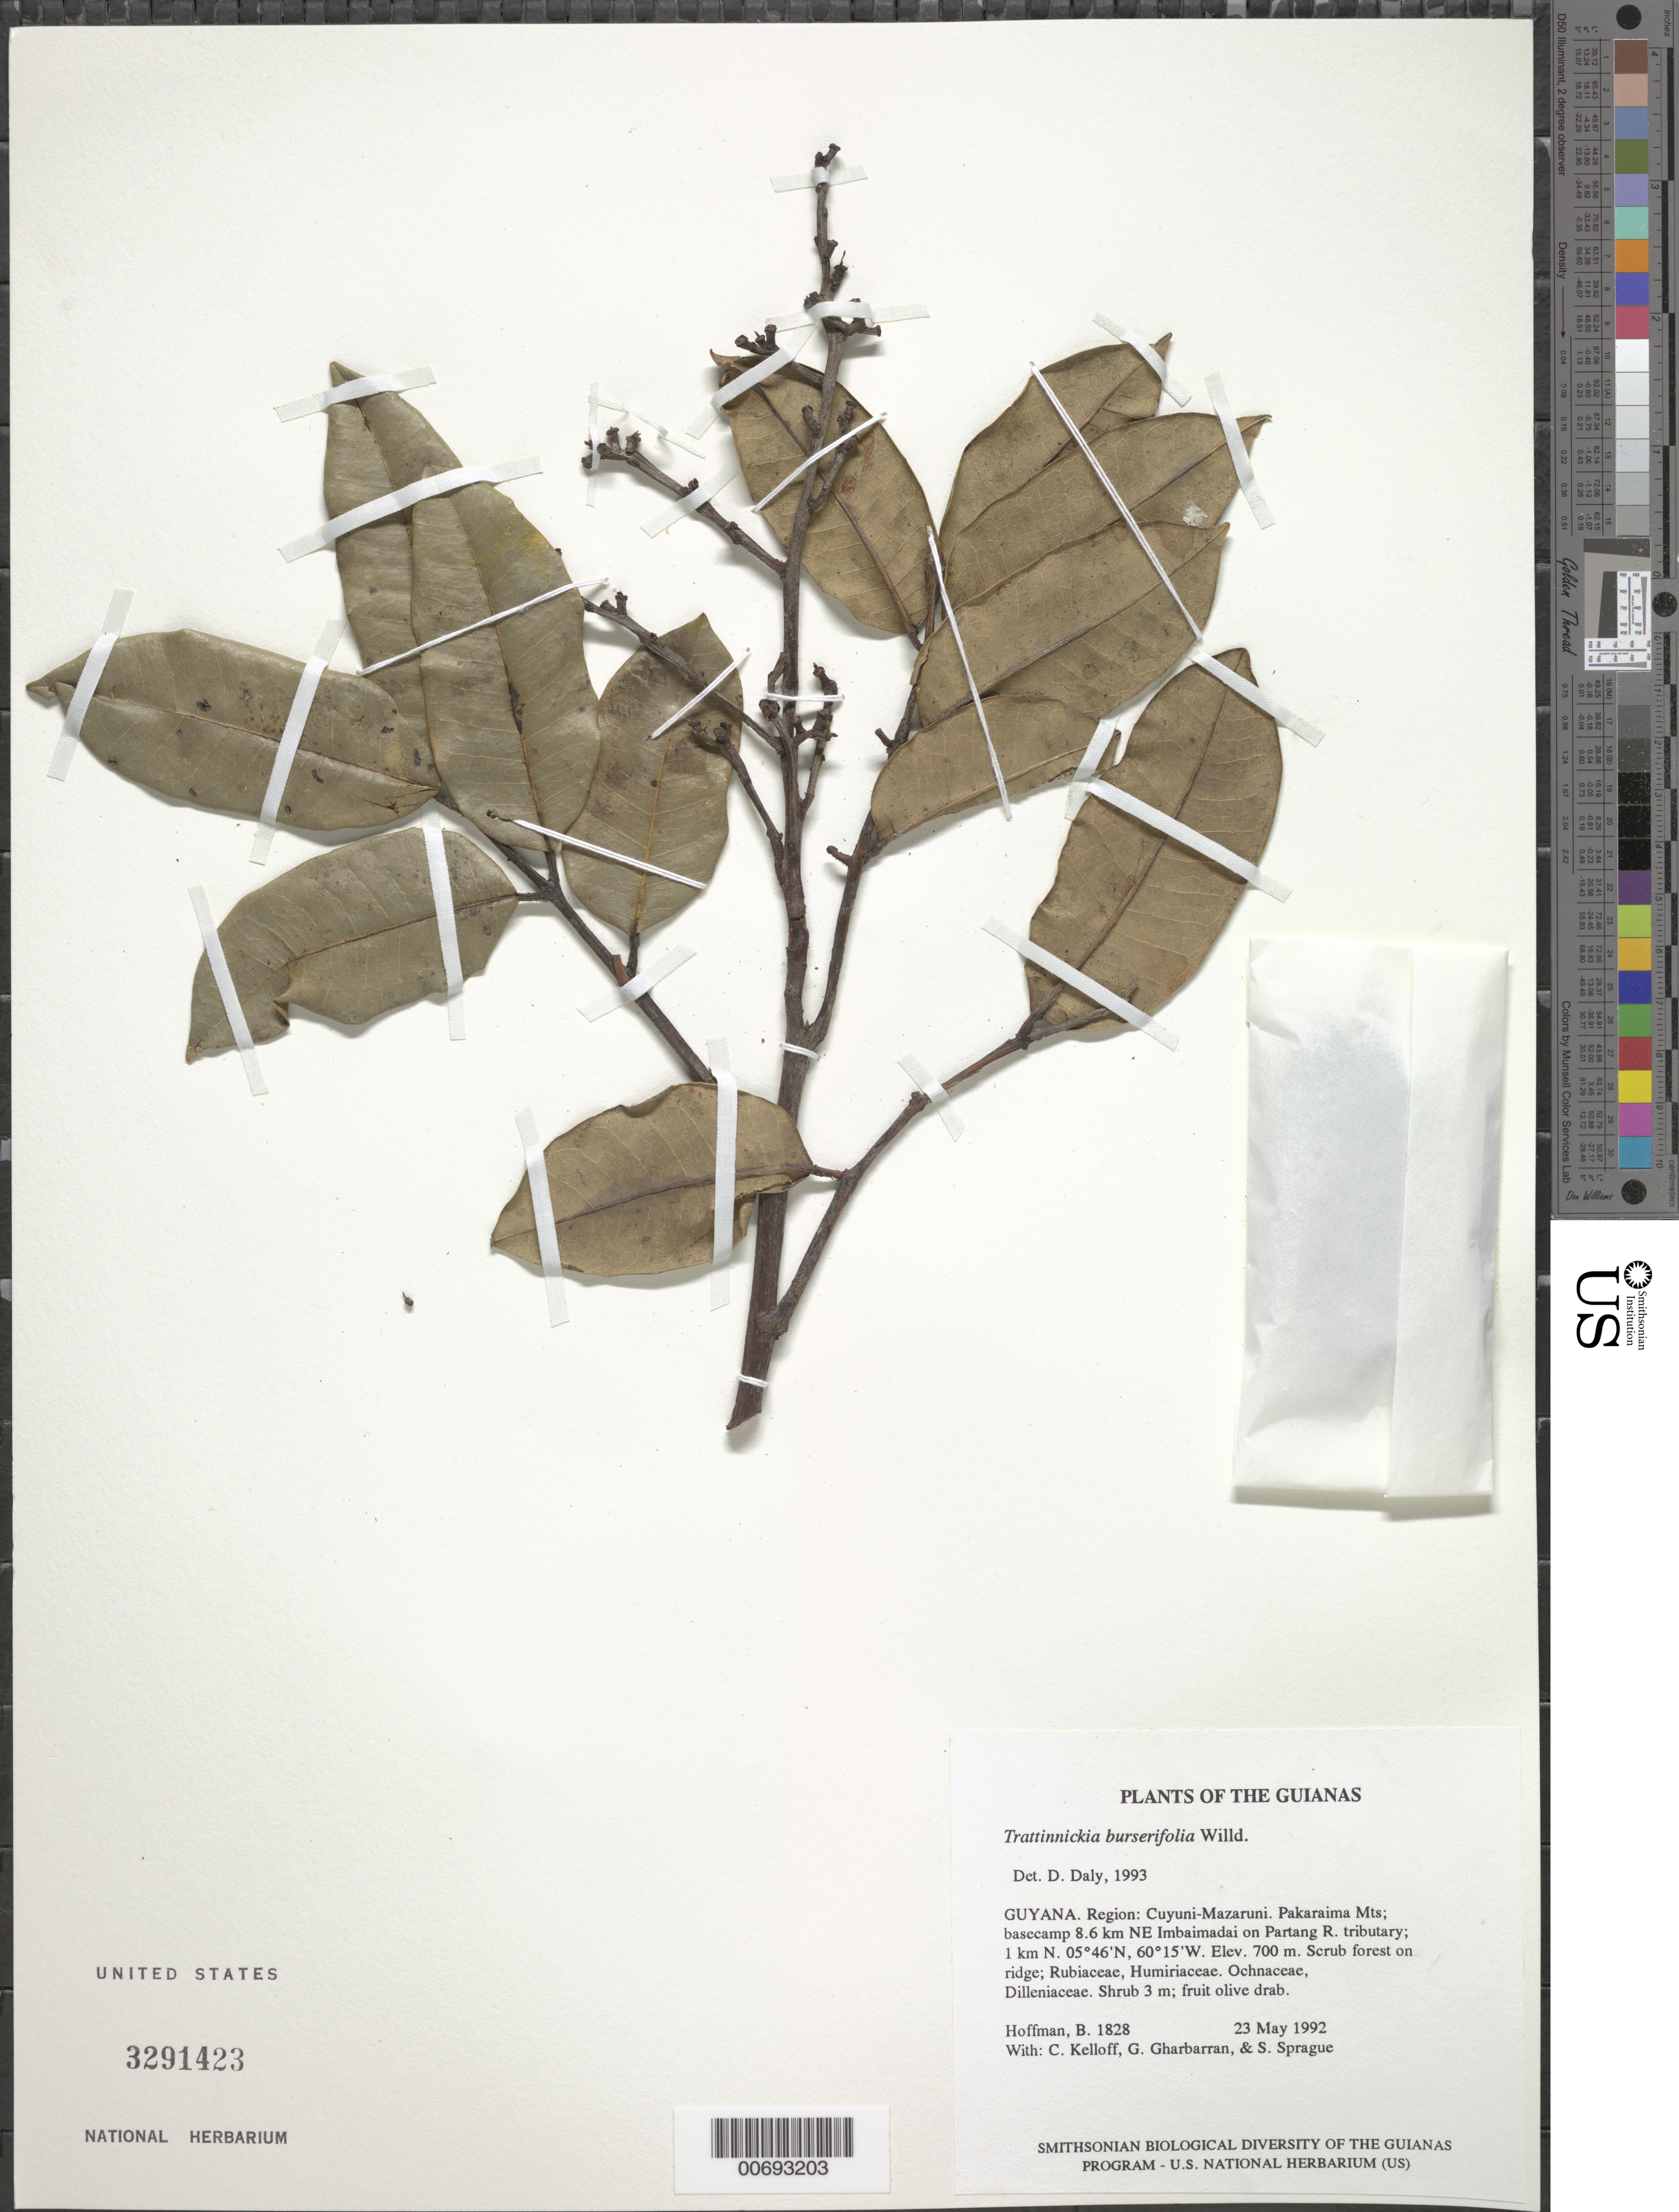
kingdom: Plantae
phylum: Tracheophyta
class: Magnoliopsida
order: Sapindales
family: Burseraceae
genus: Trattinnickia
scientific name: Trattinnickia burserifolia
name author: Mart.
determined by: Daly, D. C.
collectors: B. Hoffman, C. L. Kelloff, G. Gharbarran & S. Sprague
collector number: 1828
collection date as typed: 23 May 1992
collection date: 1992-05-23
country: Guyana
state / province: Cuyuni-Mazaruni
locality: Pakaraima Mts; basecamp 8.6 km NE Imbaimadai on Partang River tributary; 1 km N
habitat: Scrub forest on ridge; Rubiaceae, Humiriaceae. Ochnaceae, Dilleniaceae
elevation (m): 700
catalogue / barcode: US 3291423